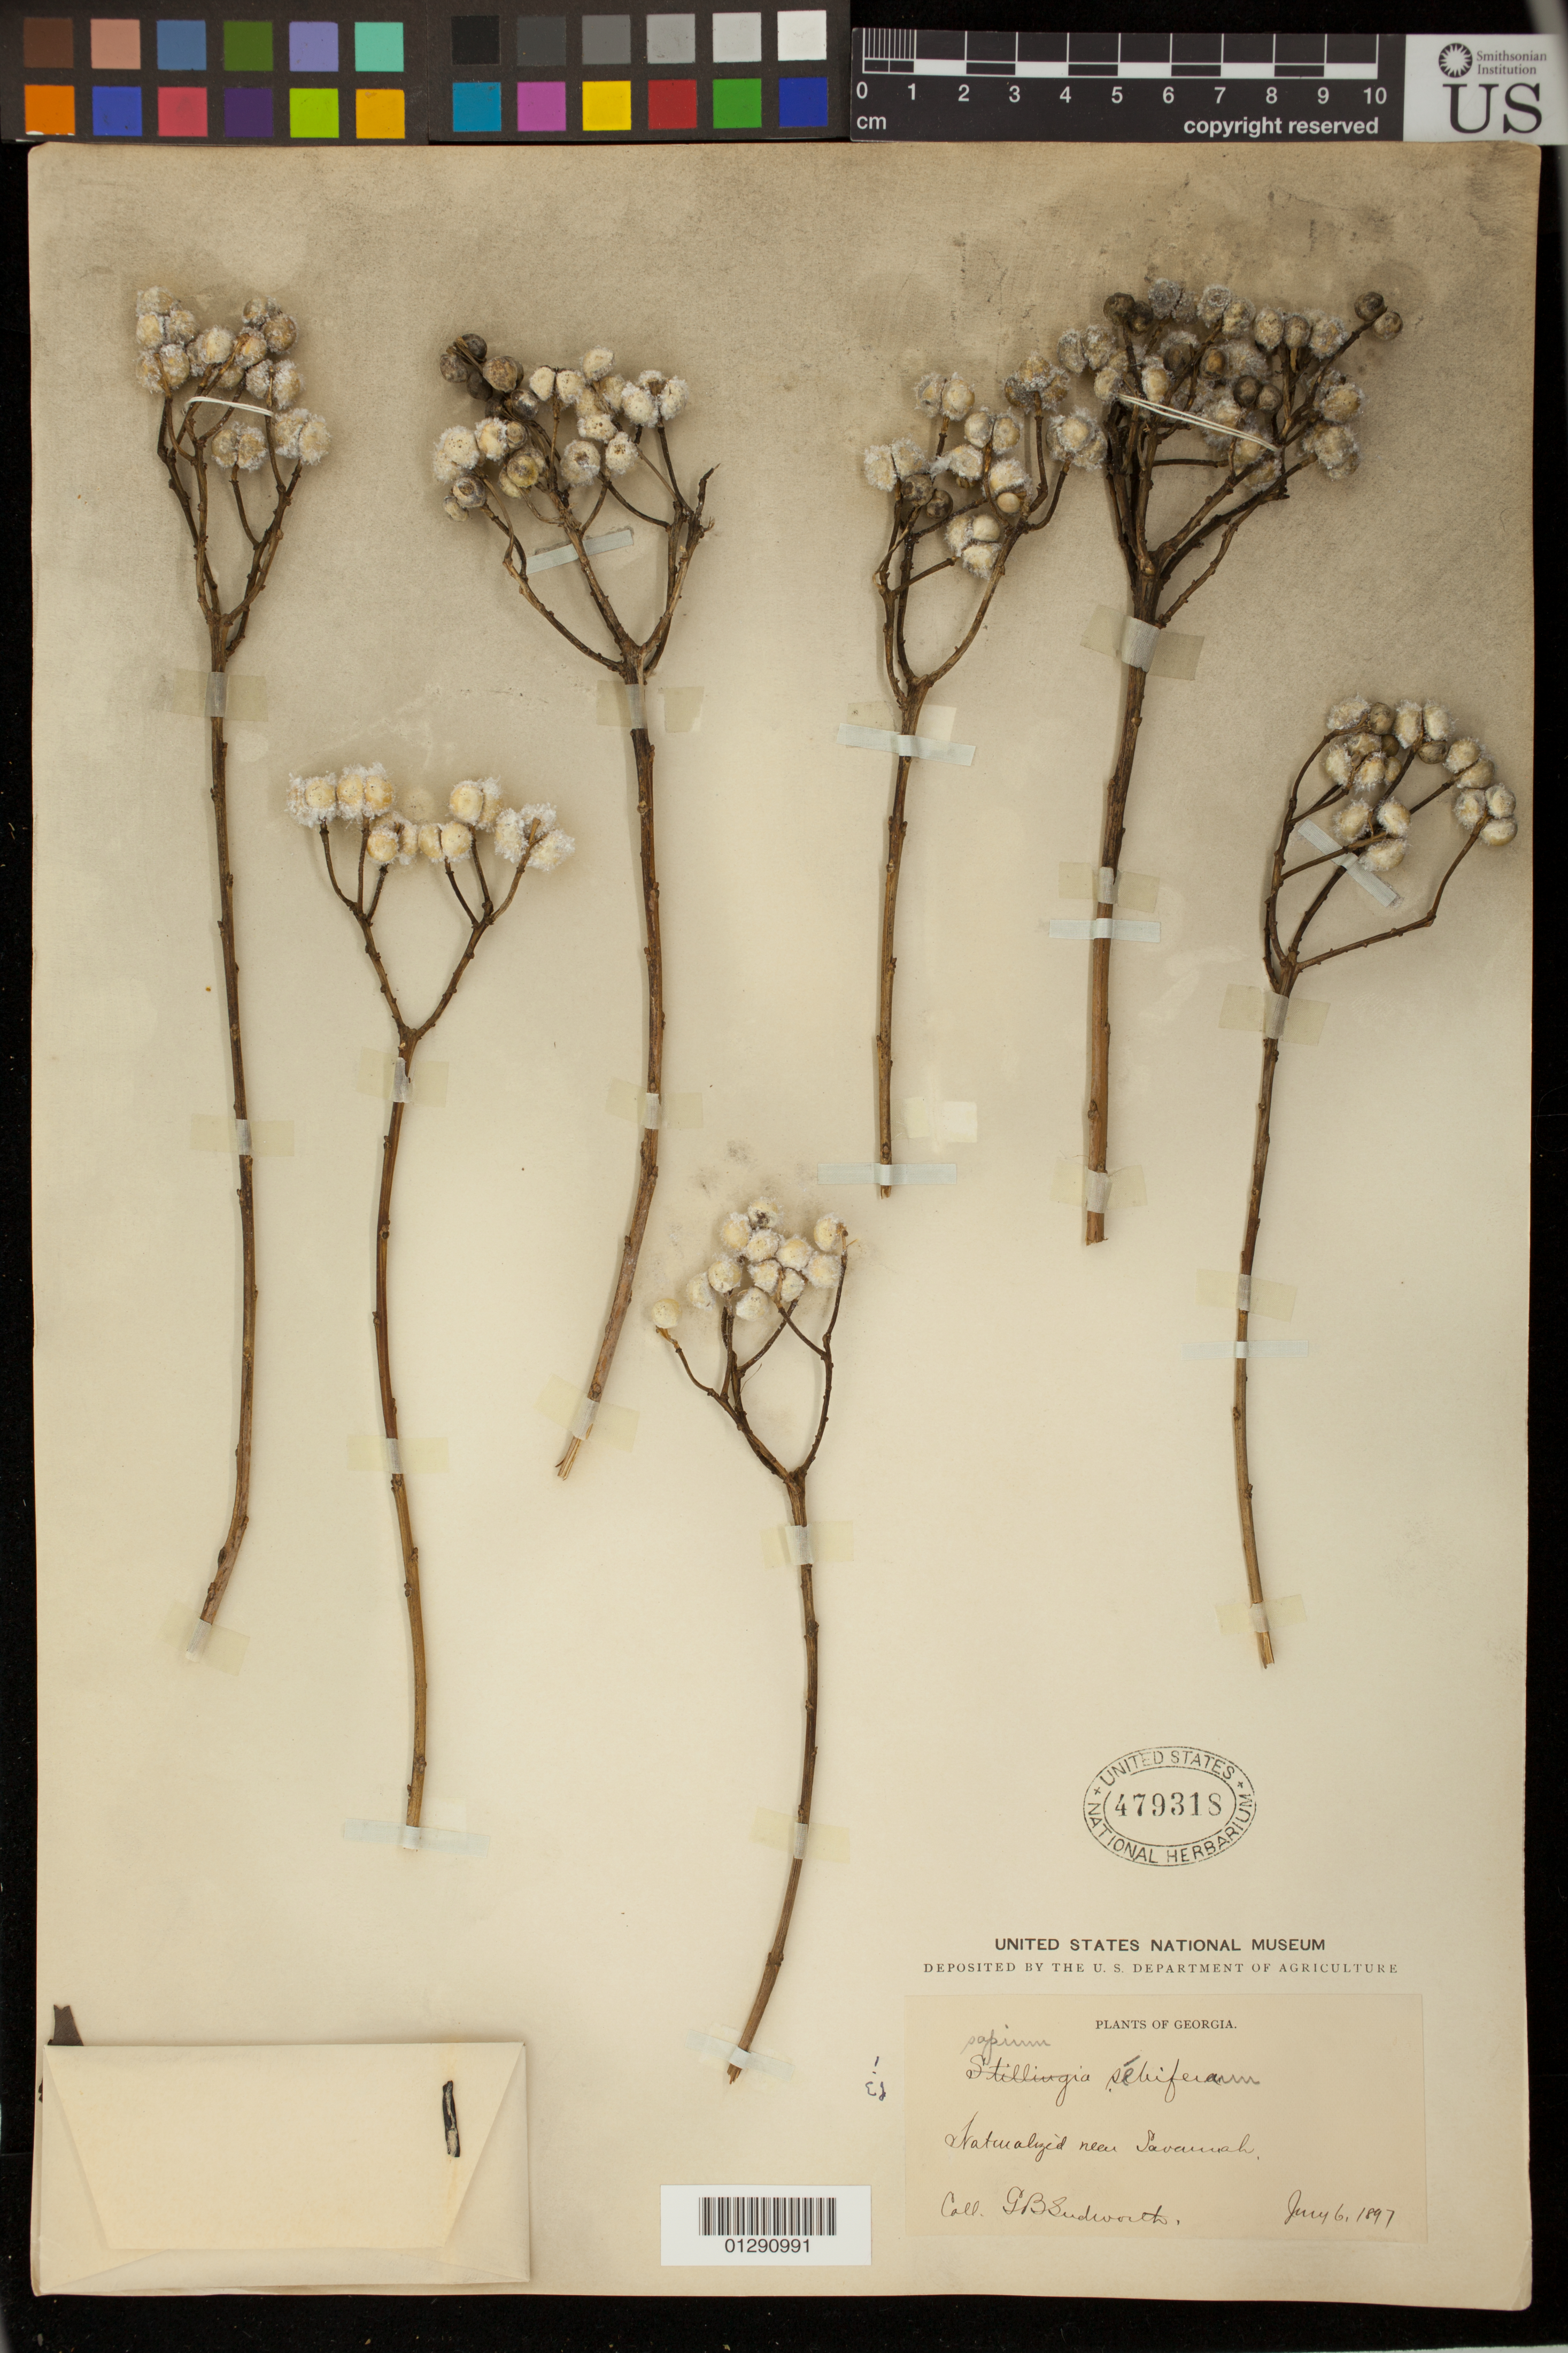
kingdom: Plantae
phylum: Tracheophyta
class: Magnoliopsida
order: Malpighiales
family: Euphorbiaceae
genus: Sapium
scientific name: Sapium sebiferum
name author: (L.) Roxb.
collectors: G. B. Sudworth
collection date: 1897-07-06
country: United States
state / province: Georgia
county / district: Chatham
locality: Naturalized near Savannah.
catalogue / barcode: US 479318